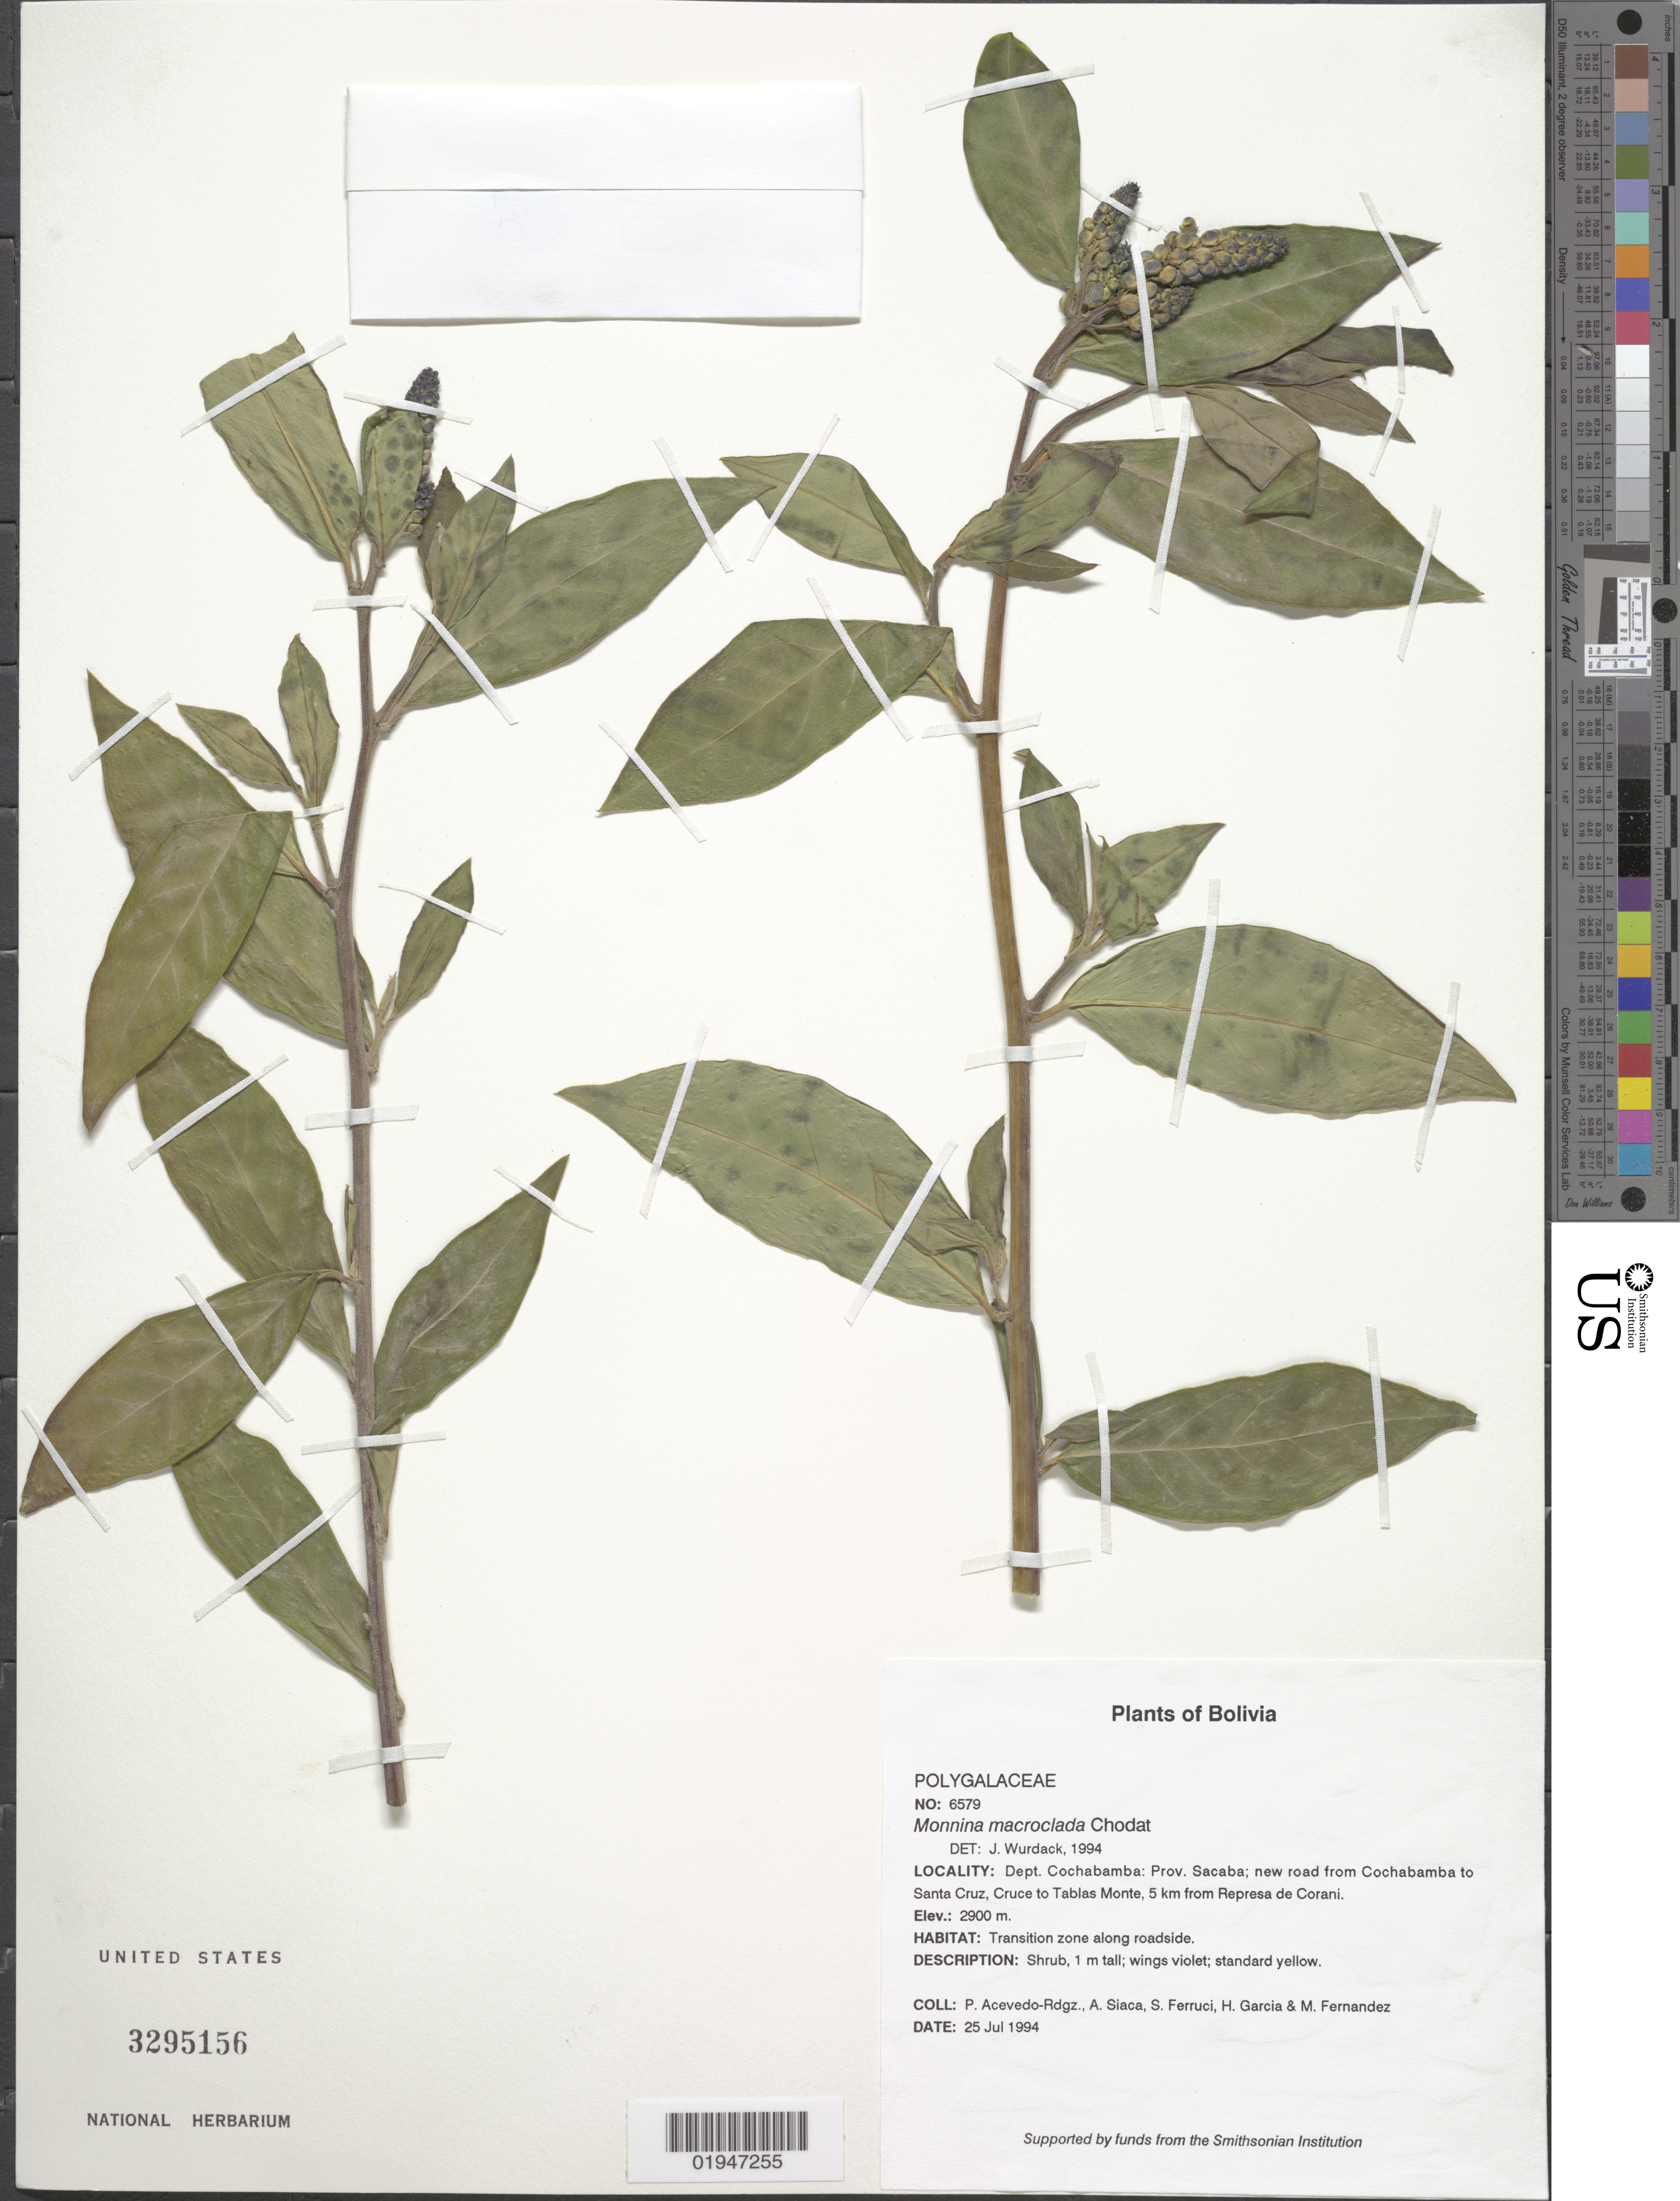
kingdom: Plantae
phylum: Tracheophyta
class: Magnoliopsida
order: Fabales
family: Polygalaceae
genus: Monnina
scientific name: Monnina macroclada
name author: Chodat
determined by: Wurdack, John J., (US), US (UNITED STATES)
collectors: P. Acevedo-Rodr., A. Siaca, S. Ferrucci, H. Garcia & M. Fernández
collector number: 6579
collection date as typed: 25 Jul 1994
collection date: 1994-07-25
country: Bolivia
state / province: Cochabamba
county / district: Sacaba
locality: Depart. Cochabamba; Prov. Sacaba; new road from Cochabamba to Santa Cruz; Cruce to Tablas Monte, 5 km from Represa de Corani.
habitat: Transition zone along roadside.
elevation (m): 2900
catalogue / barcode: US 3295156